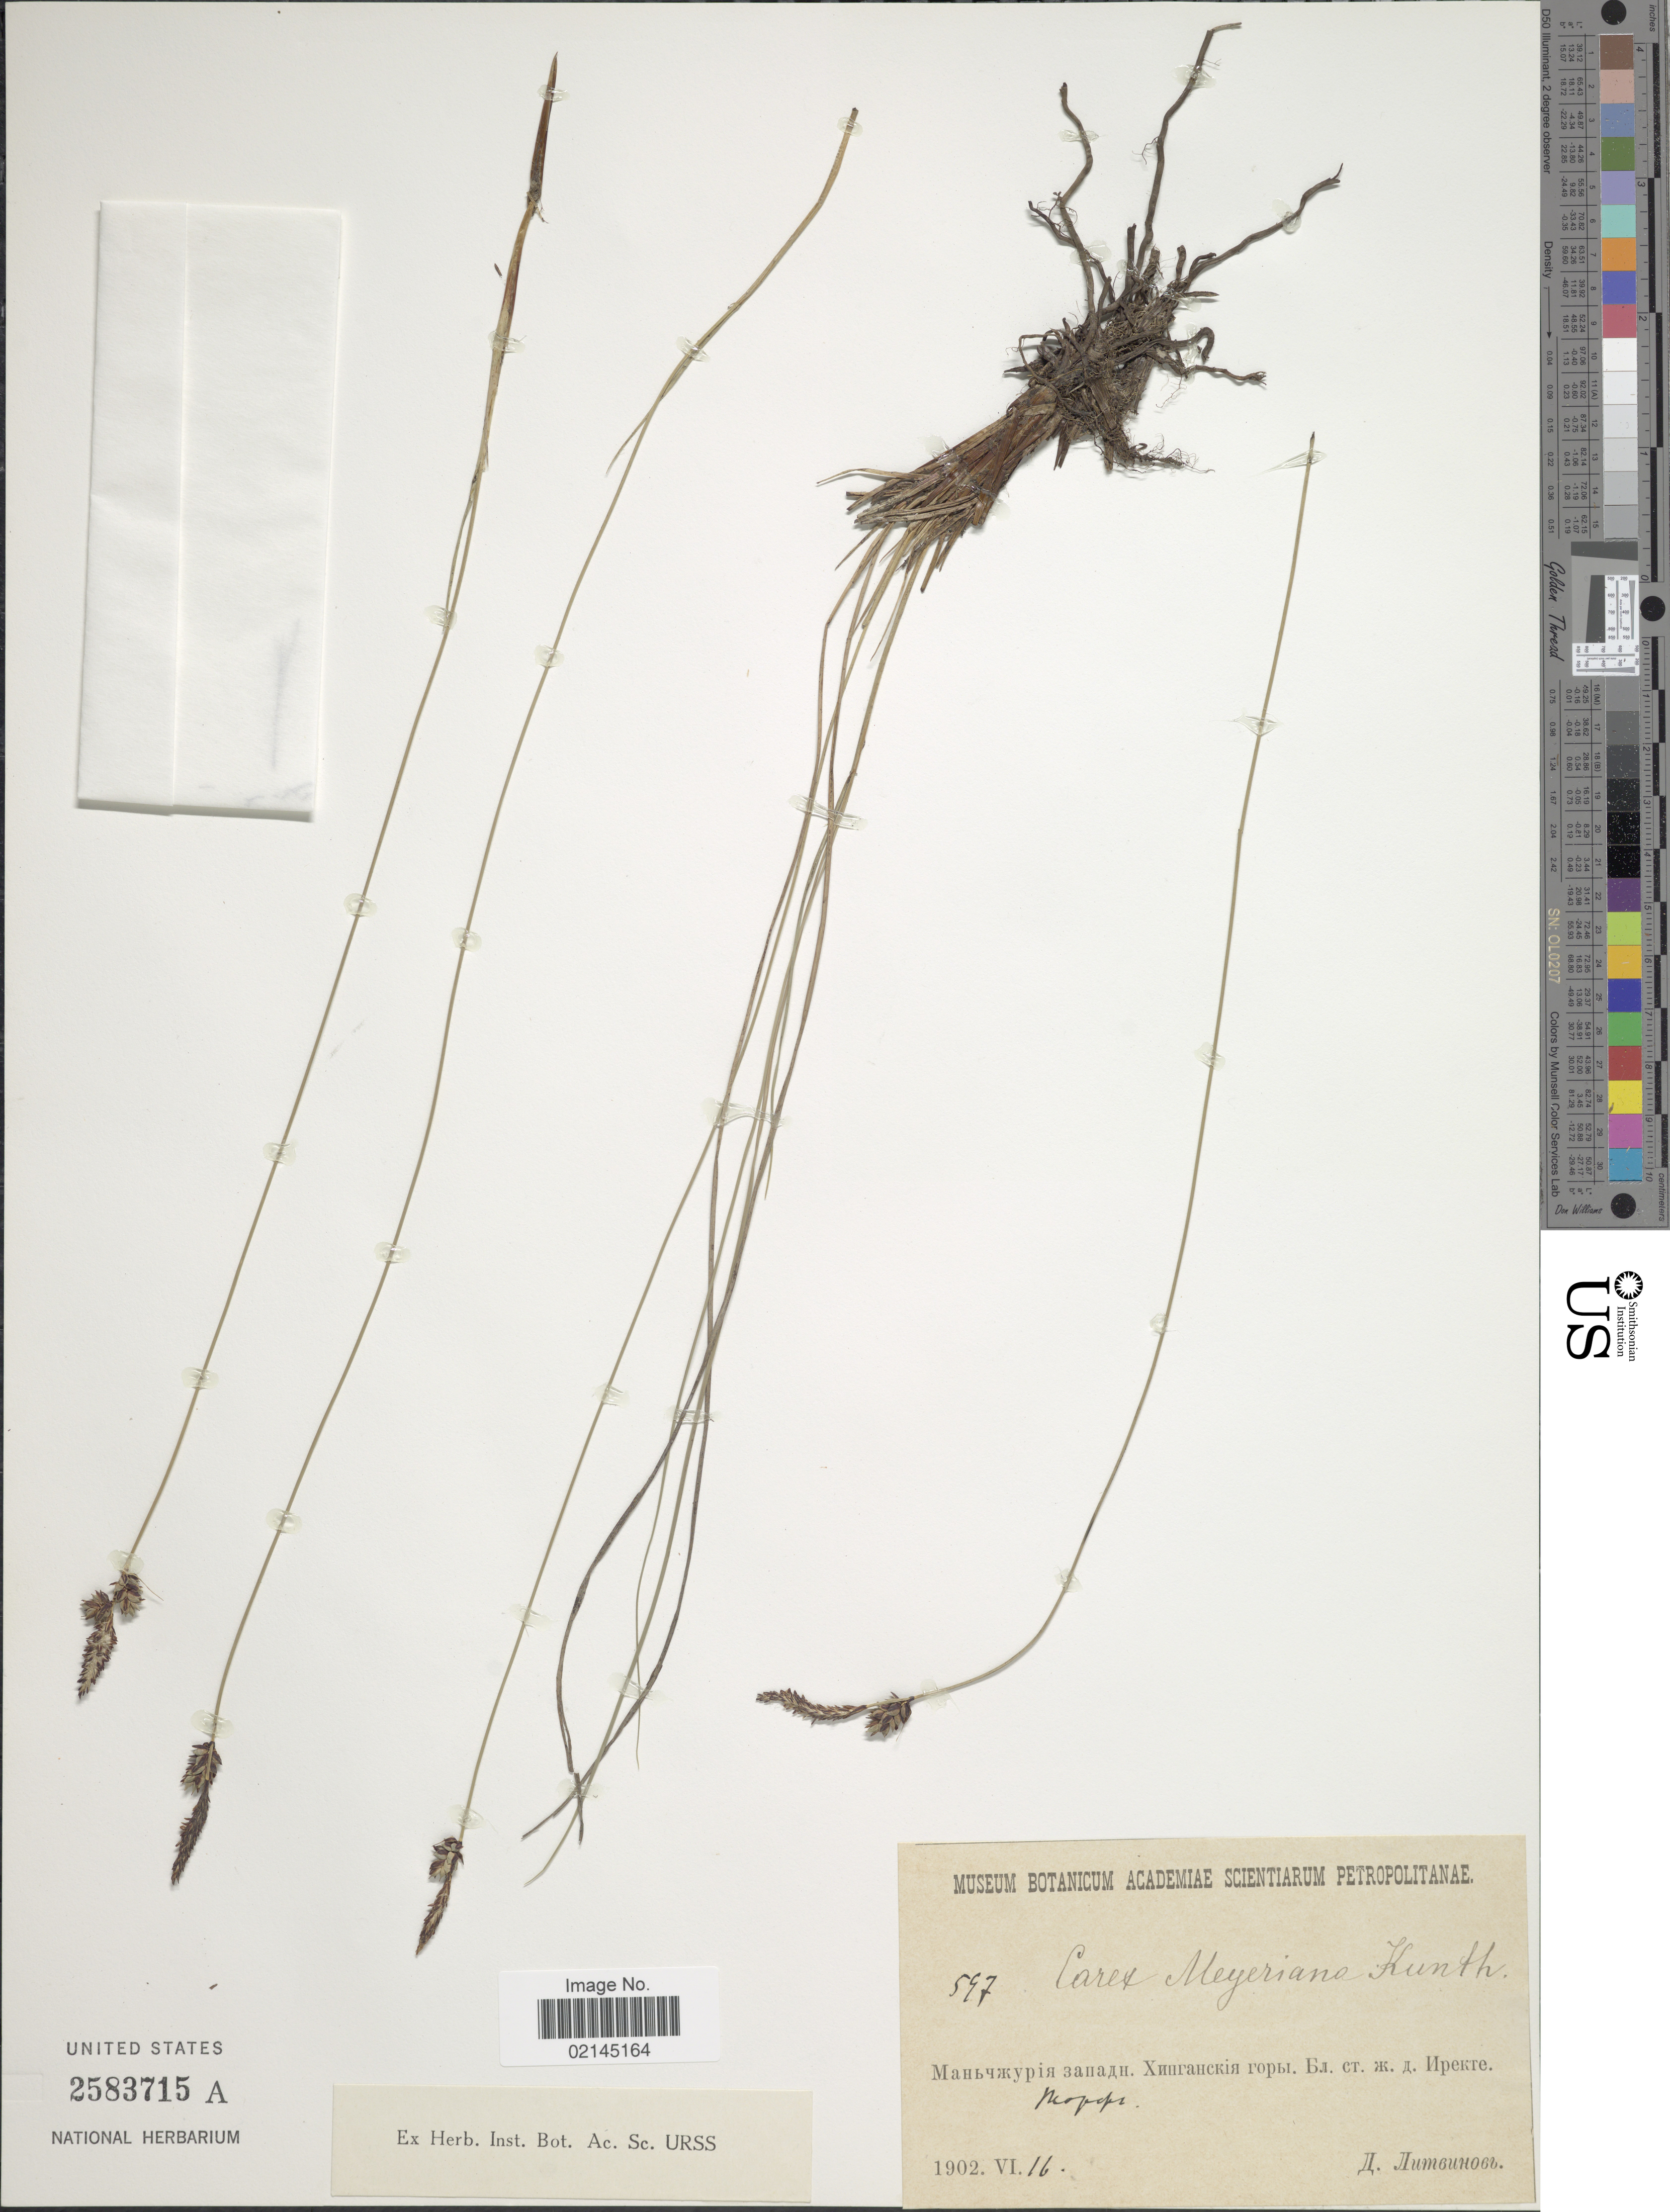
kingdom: Plantae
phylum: Tracheophyta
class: Liliopsida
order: Poales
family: Cyperaceae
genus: Carex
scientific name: Carex meyeriana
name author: Kunth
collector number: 597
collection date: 1902-06-16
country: U.S.S.R.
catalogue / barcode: US 2583715A